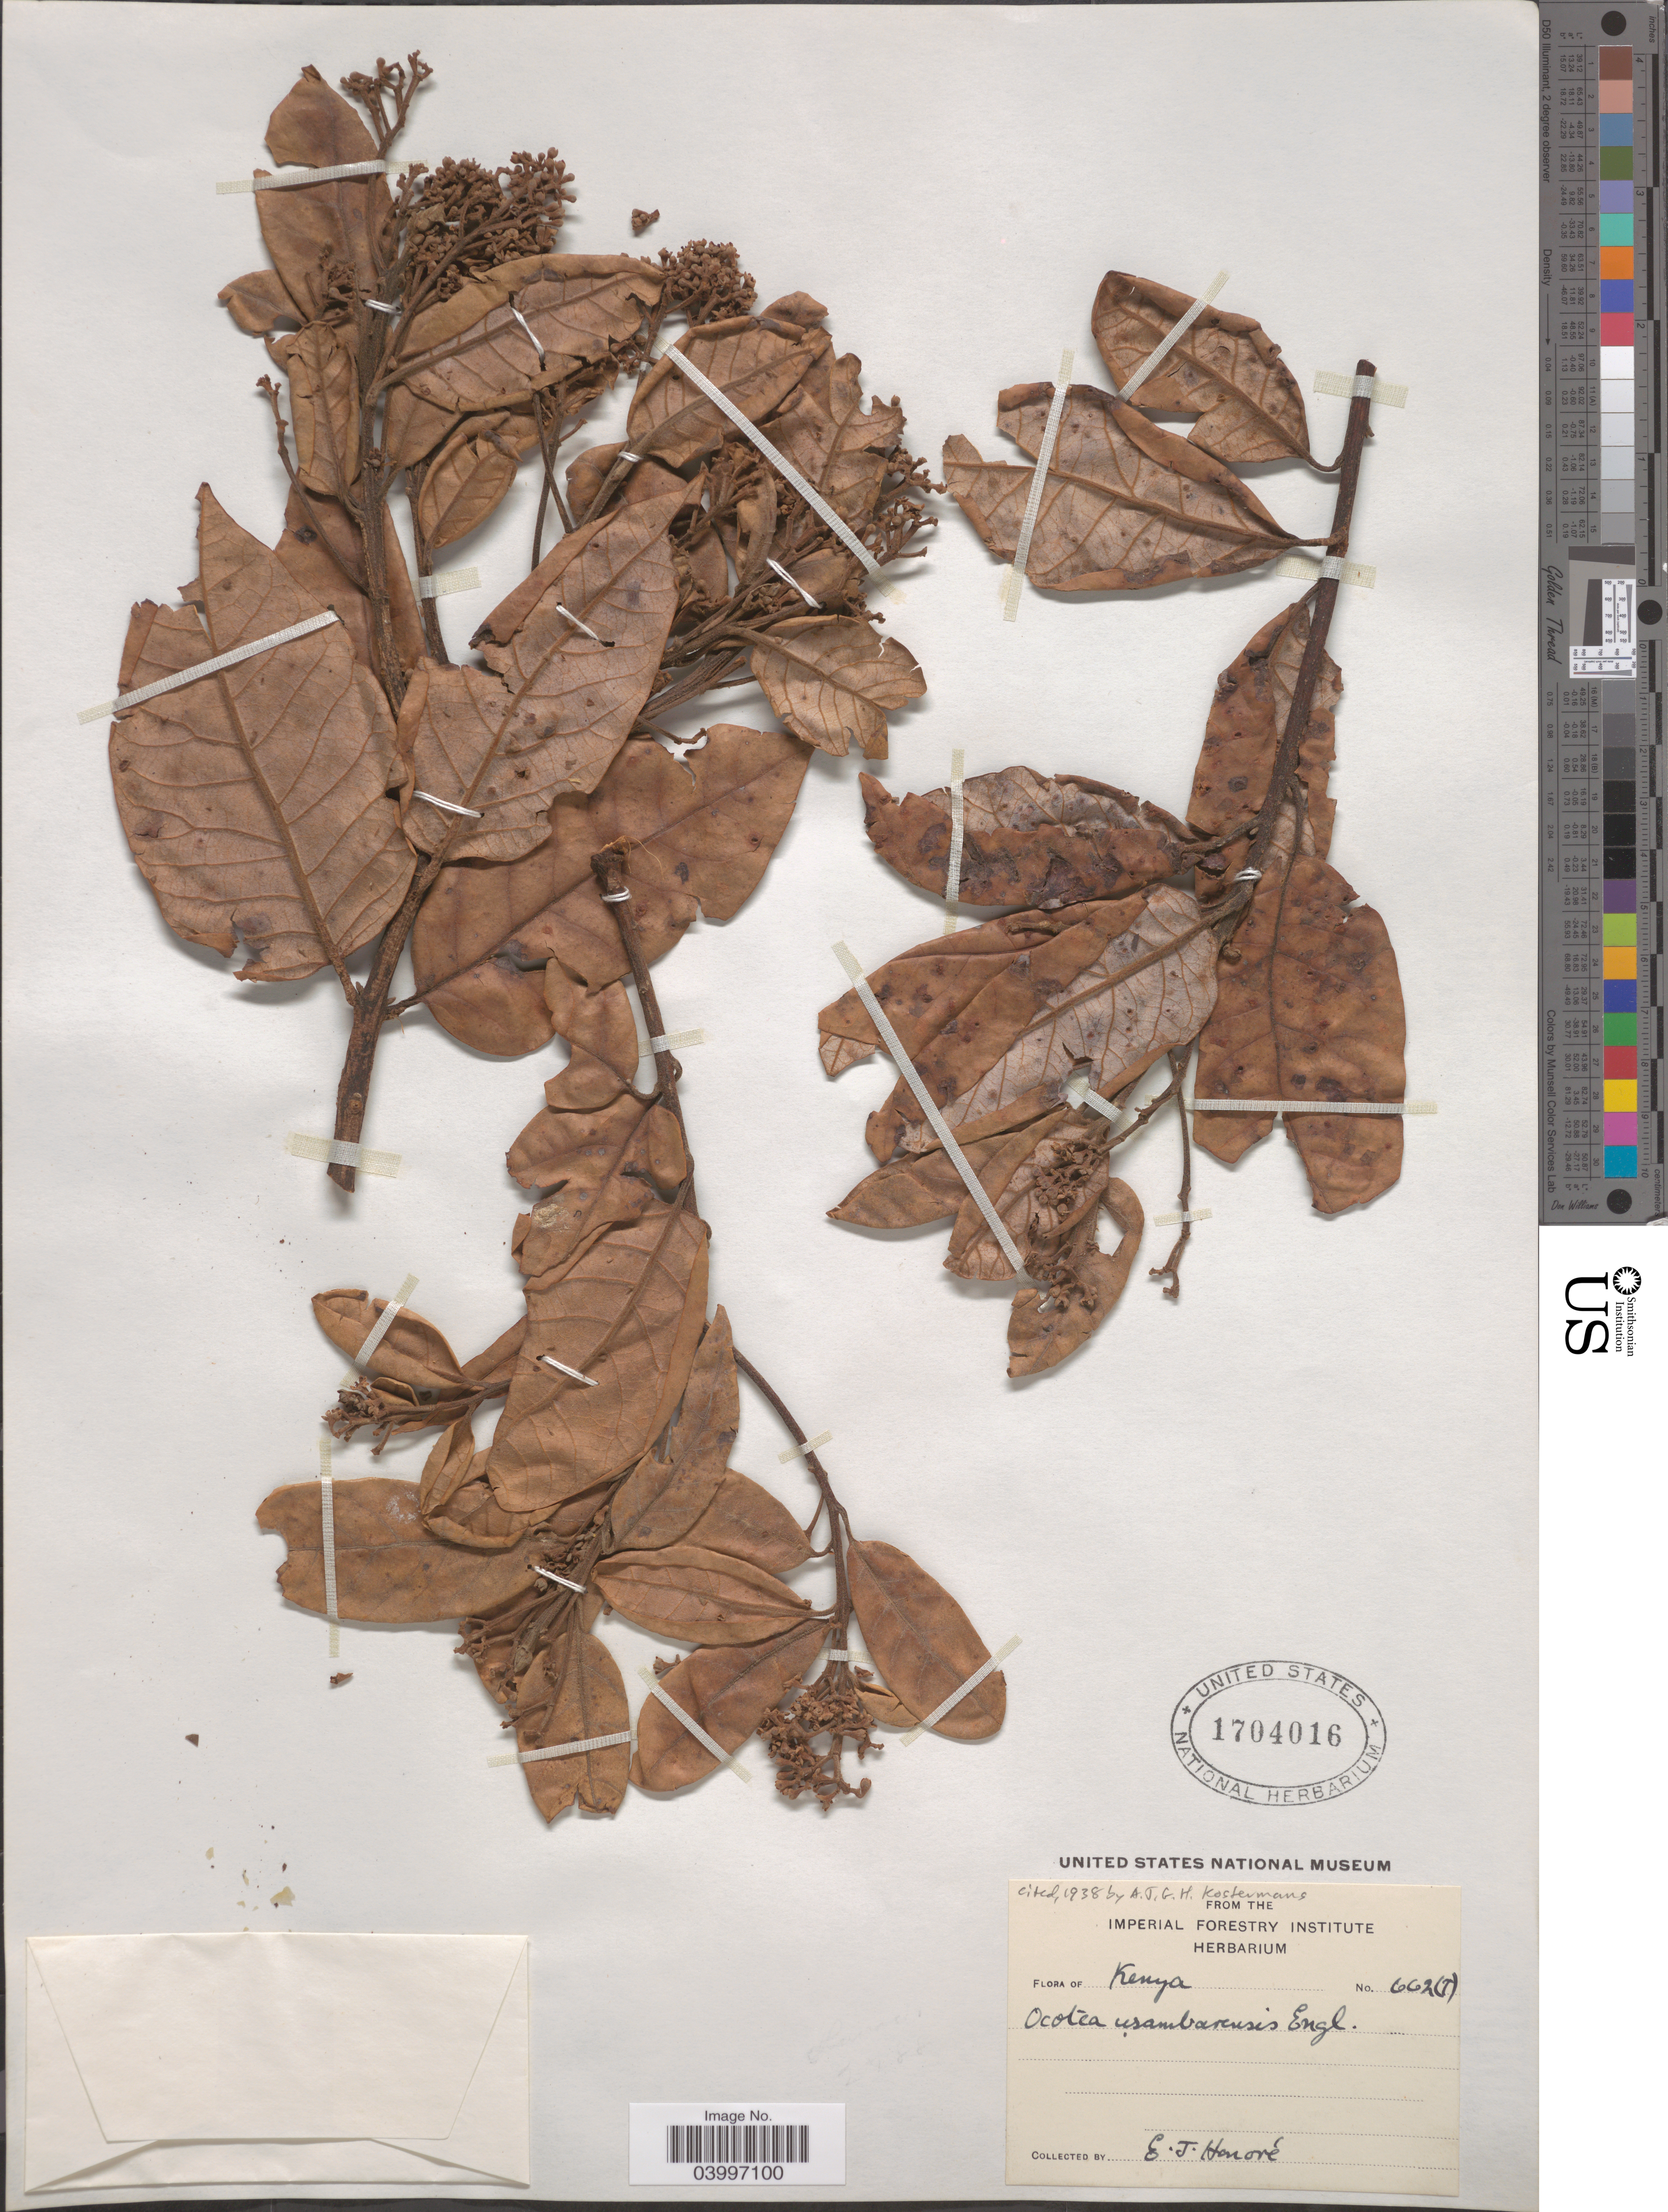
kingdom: Plantae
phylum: Tracheophyta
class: Magnoliopsida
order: Laurales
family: Lauraceae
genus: Ocotea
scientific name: Ocotea usambarensis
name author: Engl.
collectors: E. Honore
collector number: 662(T)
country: Kenya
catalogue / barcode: US 1704016